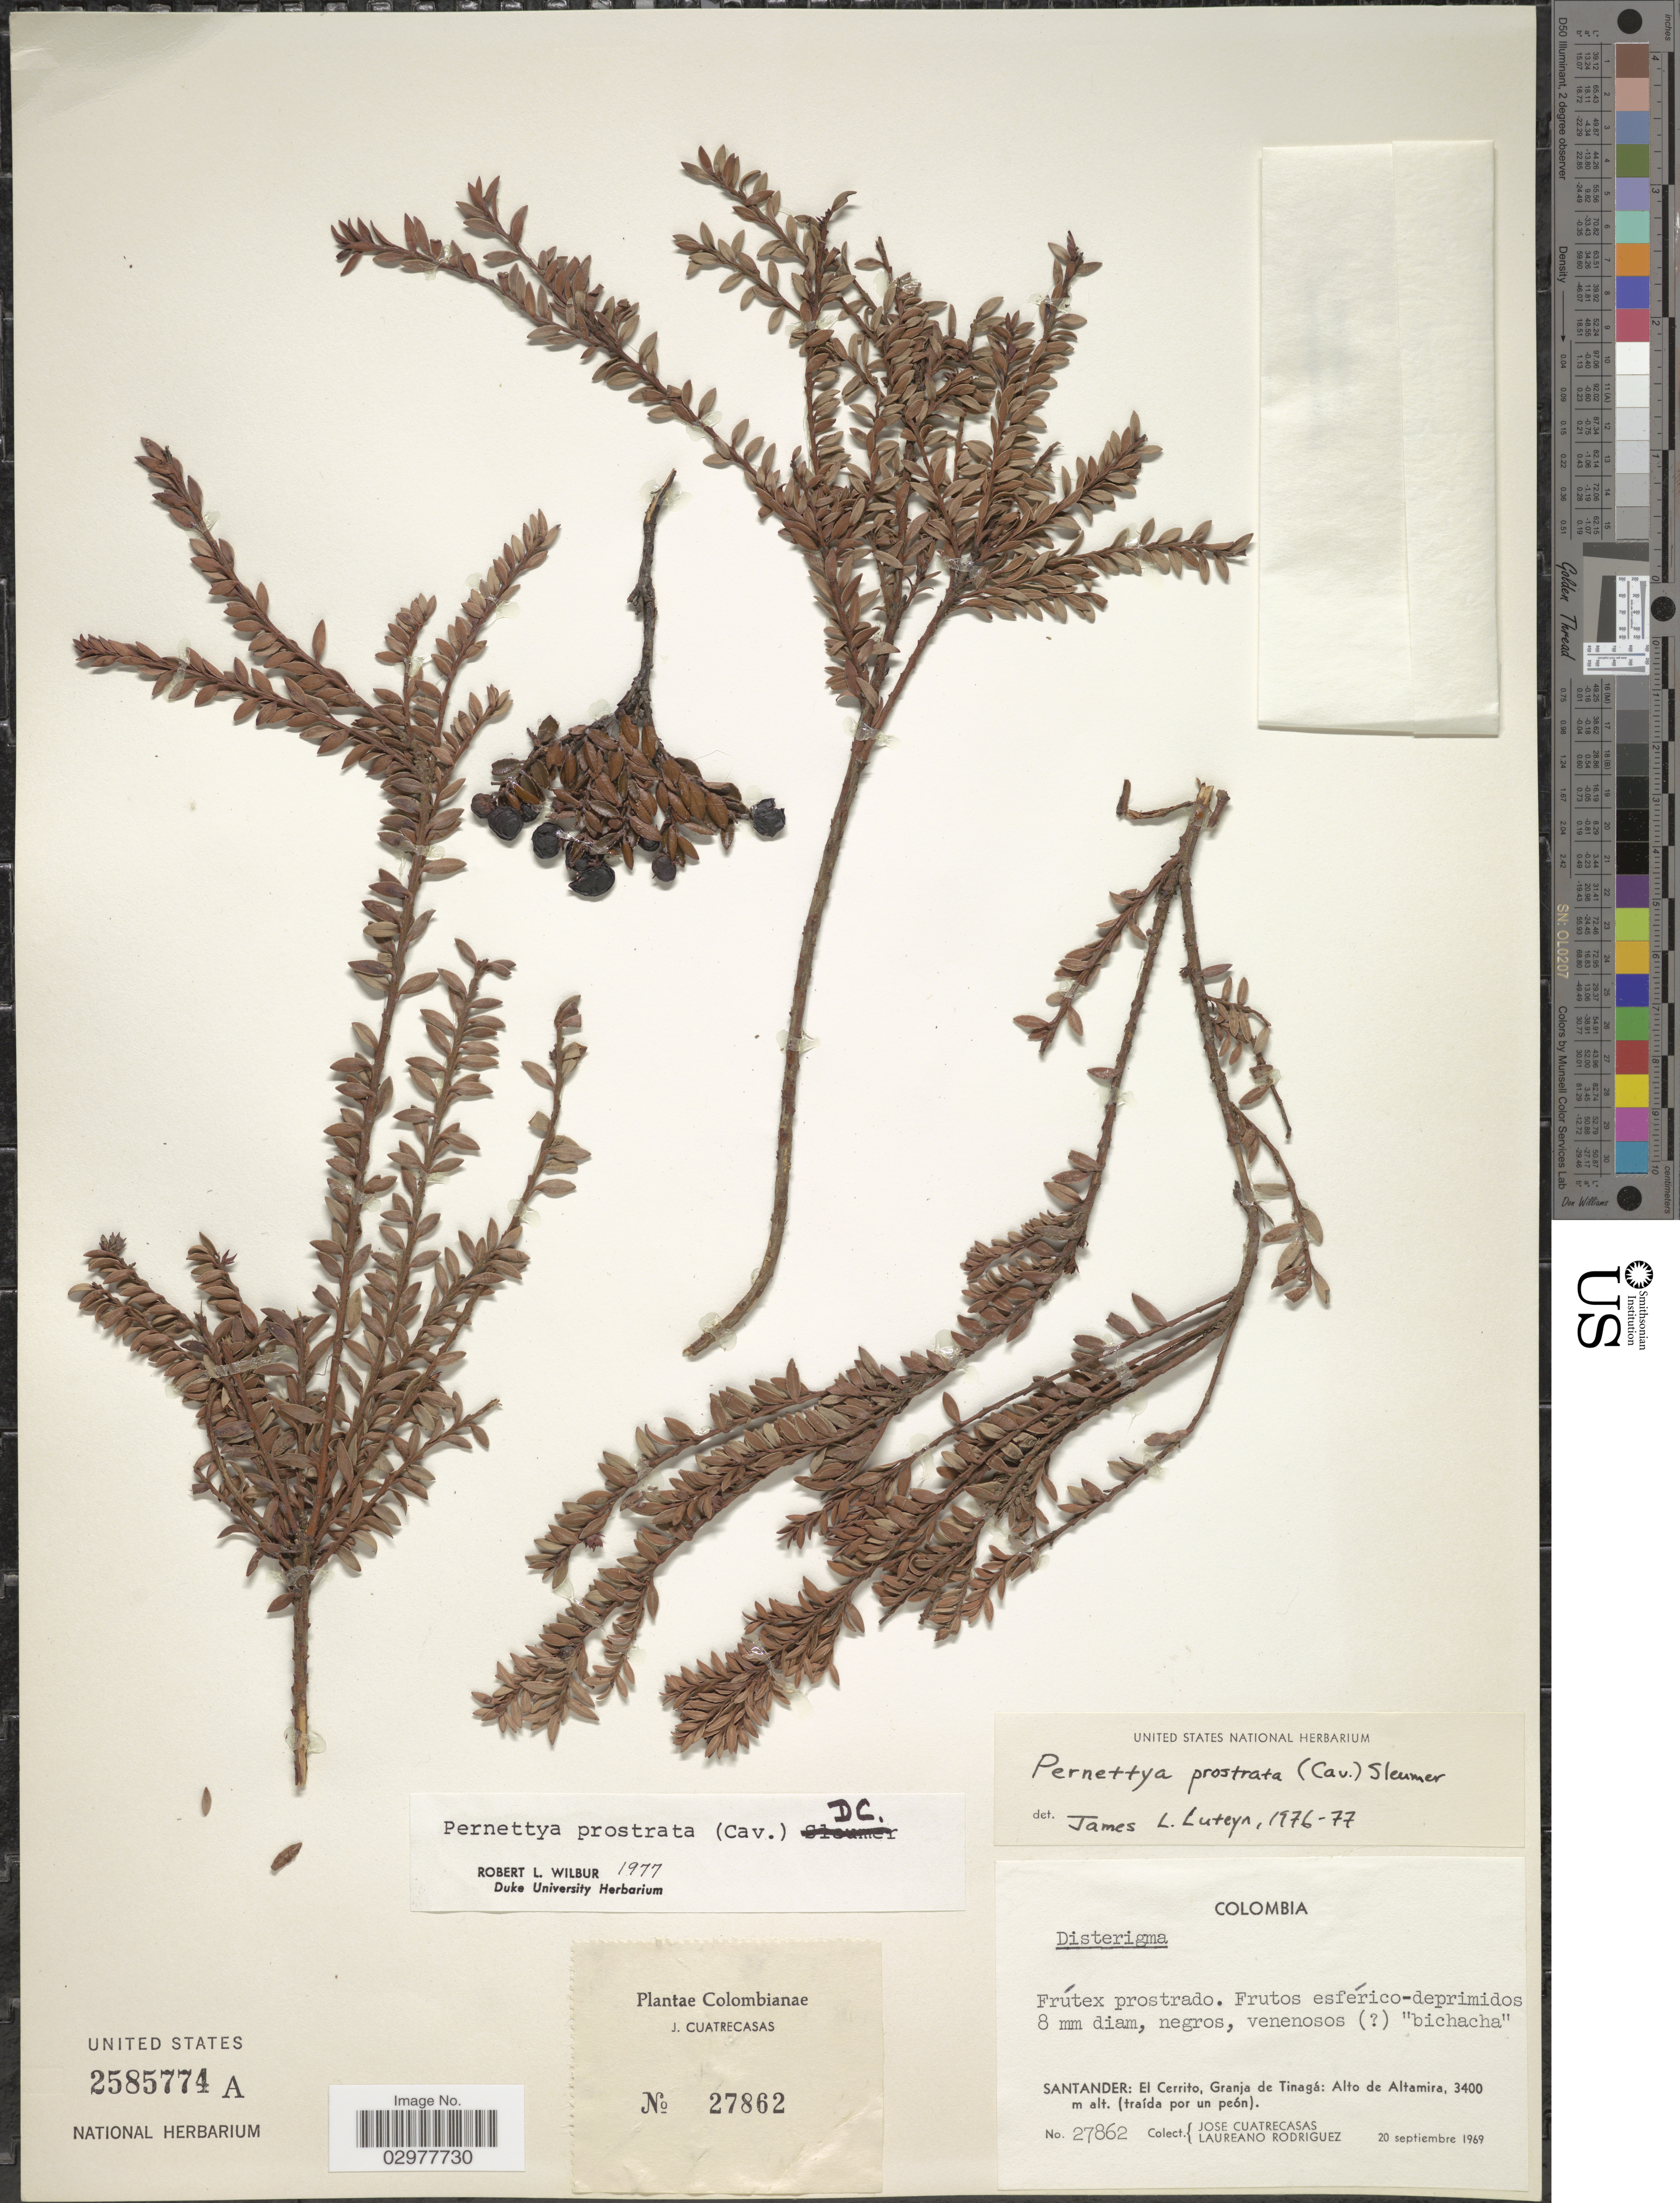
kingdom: Plantae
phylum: Tracheophyta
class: Magnoliopsida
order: Ericales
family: Ericaceae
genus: Pernettya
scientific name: Pernettya prostrata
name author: (Cav.) DC.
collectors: J. Cuatrecasas & L. Rodriguez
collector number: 27862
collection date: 1969-09-20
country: Colombia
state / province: Santander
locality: El Cerrito, Granja de Tinagá: Alto de Altamira.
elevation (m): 3400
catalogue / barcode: US 2585774A